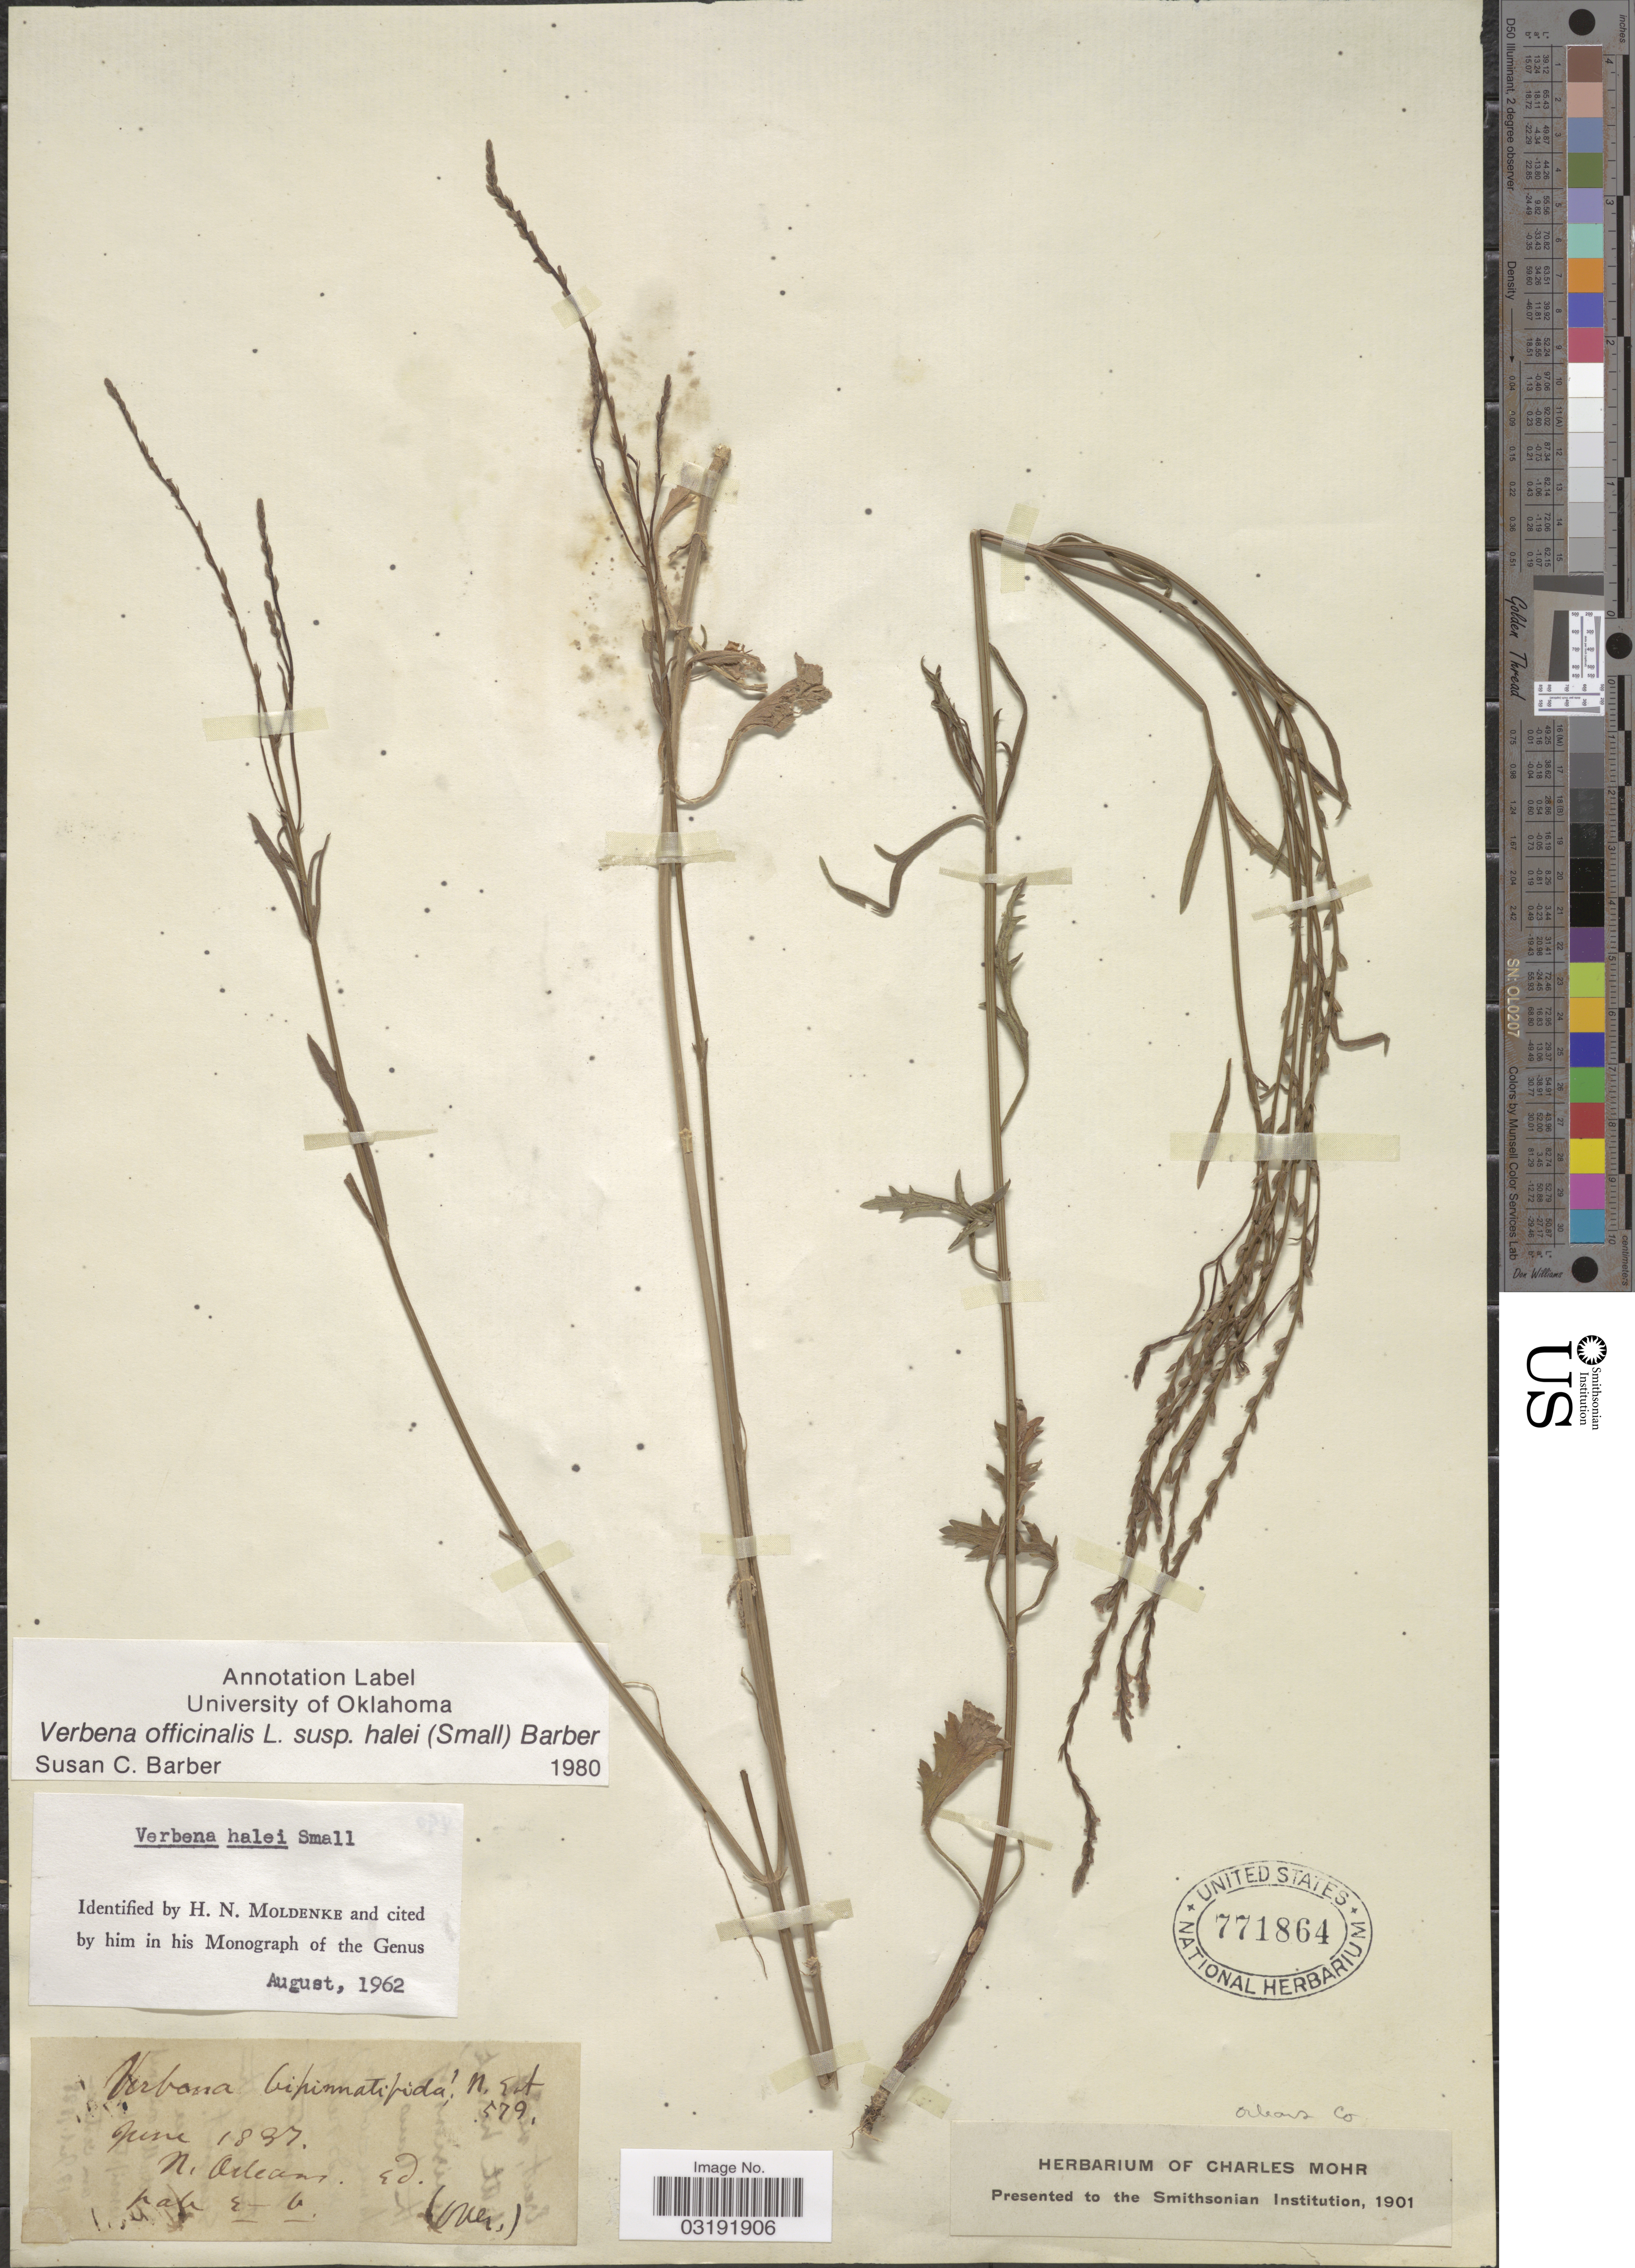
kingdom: Plantae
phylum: Tracheophyta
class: Magnoliopsida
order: Lamiales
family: Verbenaceae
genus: Verbena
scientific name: Verbena officinalis subsp. halei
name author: L.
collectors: ex herb. Charles Mohr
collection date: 1897-06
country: United States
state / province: Louisiana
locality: N. Orleans. Orleans Co.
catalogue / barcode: US 771864